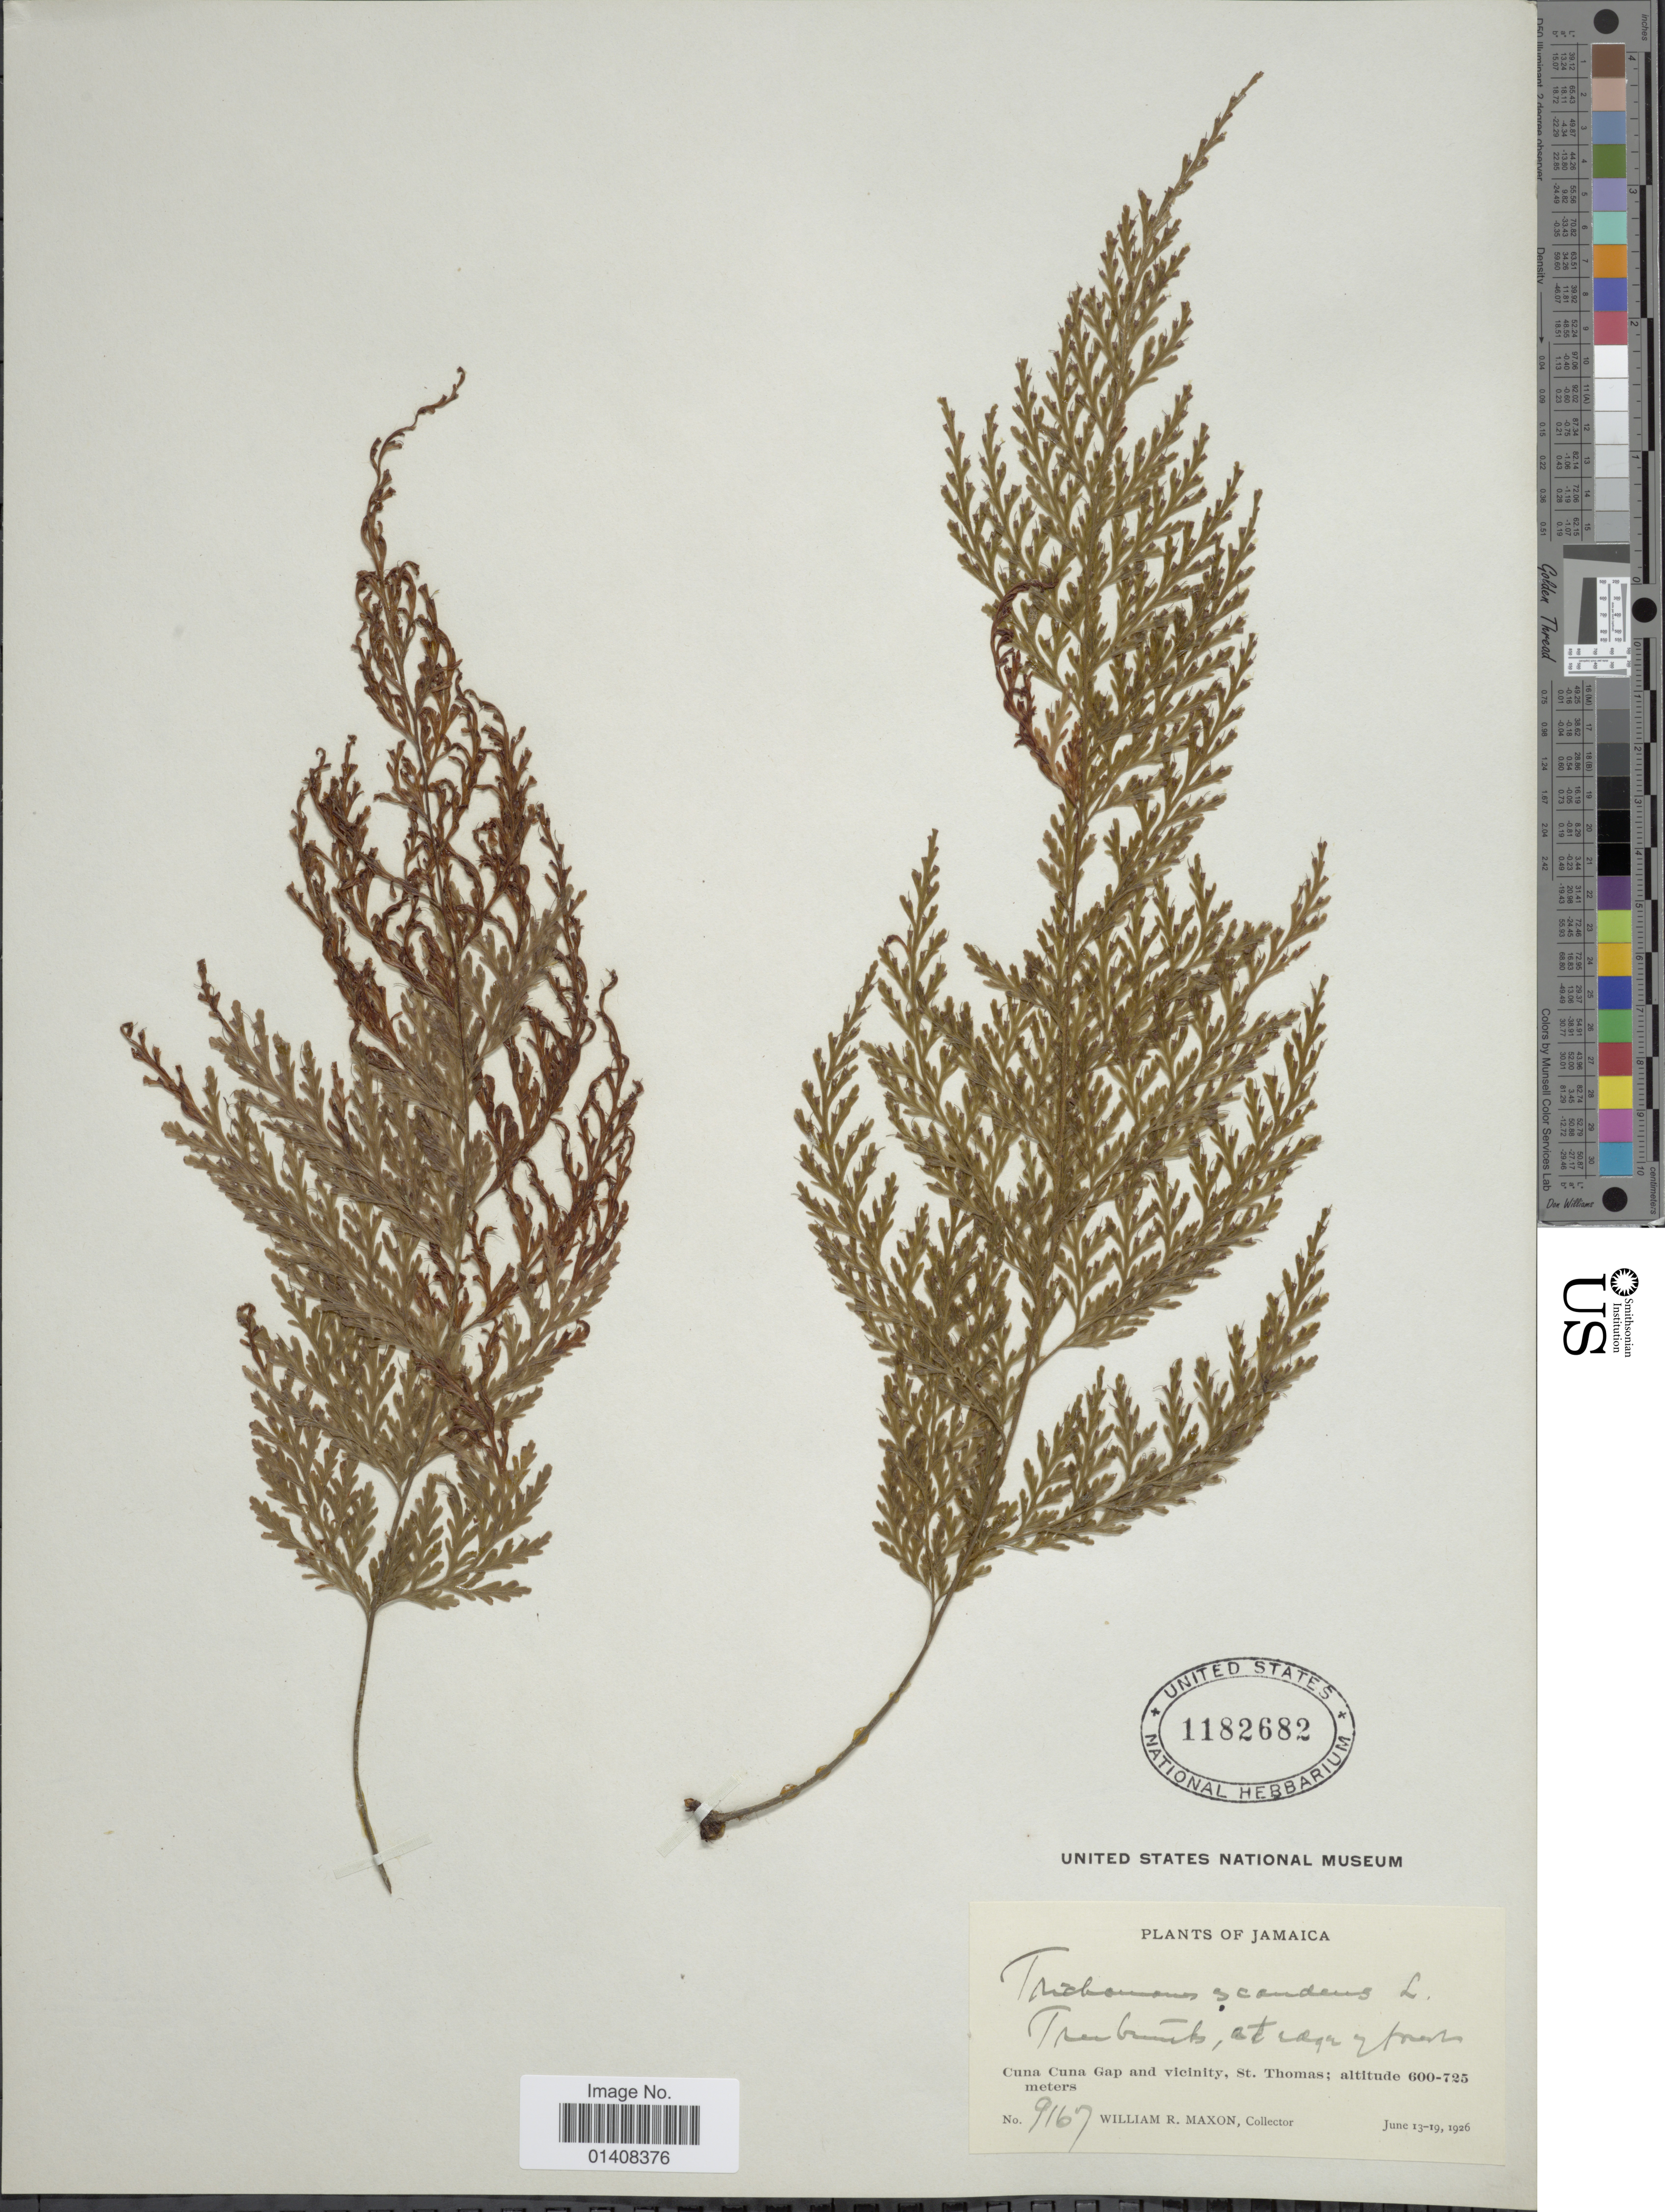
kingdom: Plantae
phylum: Tracheophyta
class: Polypodiopsida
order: Hymenophyllales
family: Hymenophyllaceae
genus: Trichomanes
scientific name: Trichomanes scandens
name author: L.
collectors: W. R. Maxon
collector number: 9167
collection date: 1926-06-13/1926-06-19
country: Jamaica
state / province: Saint Thomas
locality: Cuna Cuna and vicinity, St Thomas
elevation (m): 600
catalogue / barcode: US 1182682